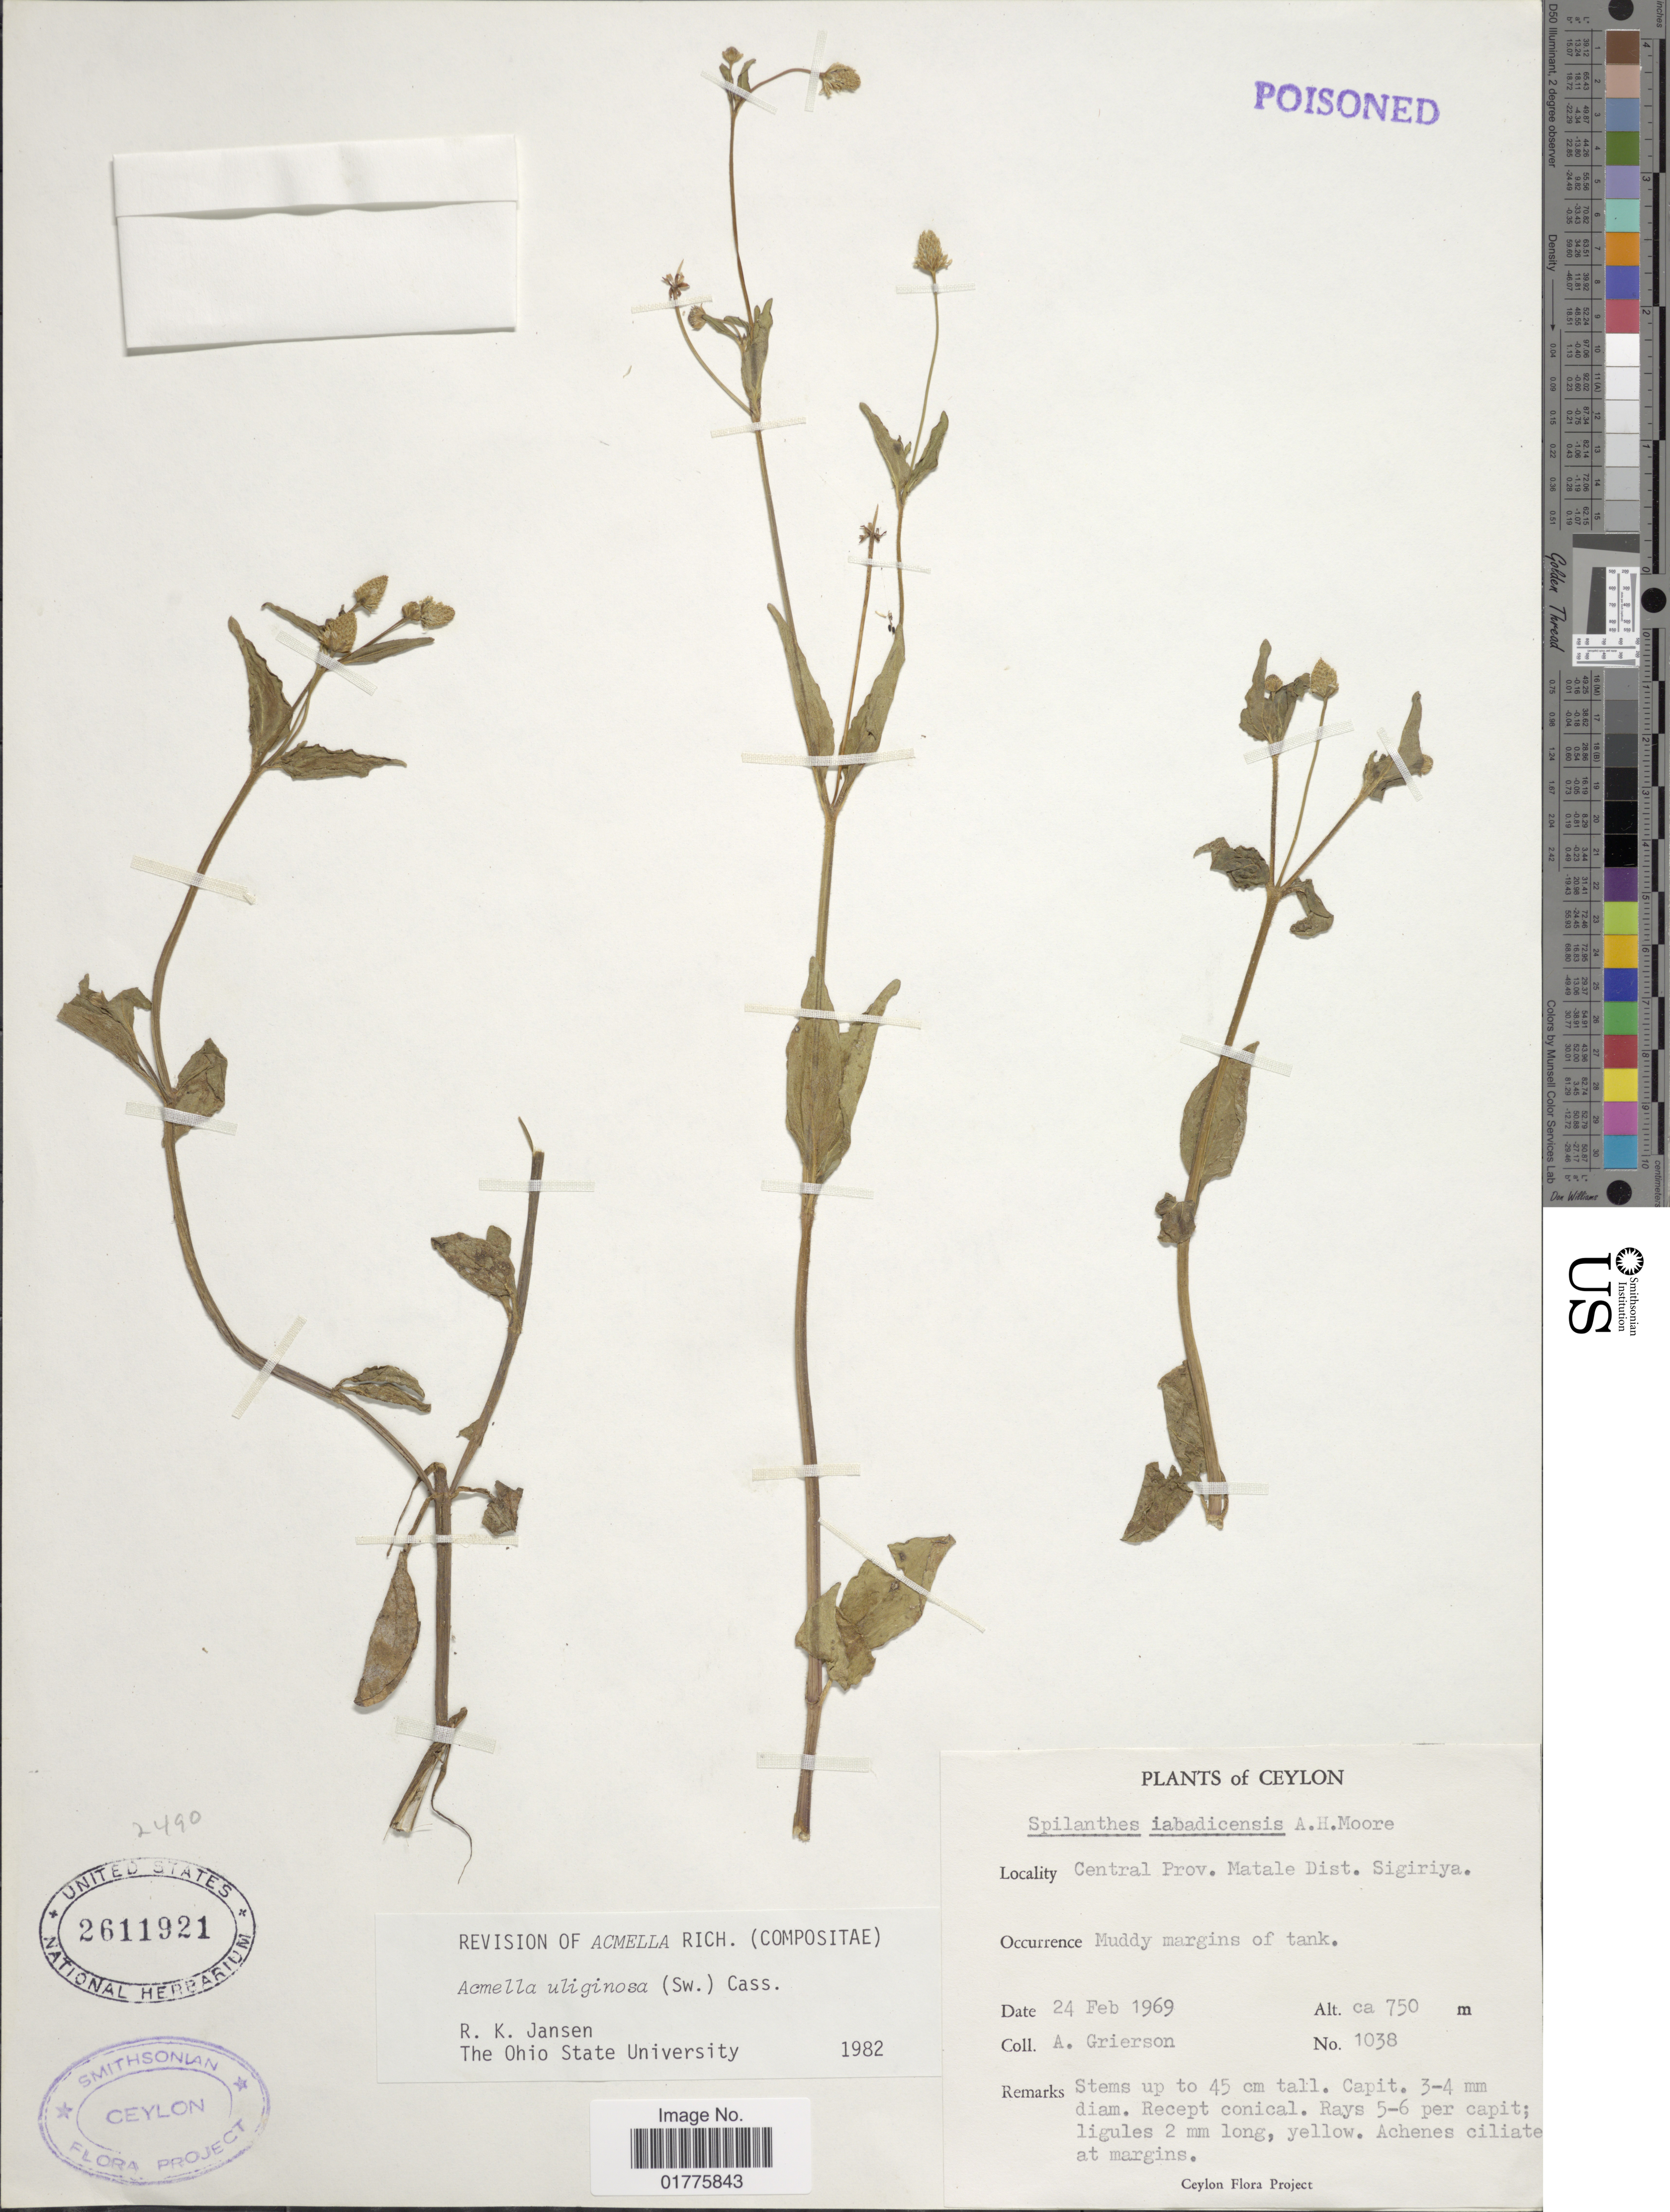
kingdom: Plantae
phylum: Tracheophyta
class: Magnoliopsida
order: Asterales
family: Asteraceae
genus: Acmella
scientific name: Acmella uliginosa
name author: (Sw.) Cass.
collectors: A. Grierson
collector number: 1038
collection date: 1969-02-24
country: Sri Lanka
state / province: Central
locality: Central Prov. Matale Dist. Sigiraya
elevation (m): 750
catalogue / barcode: US 2611921